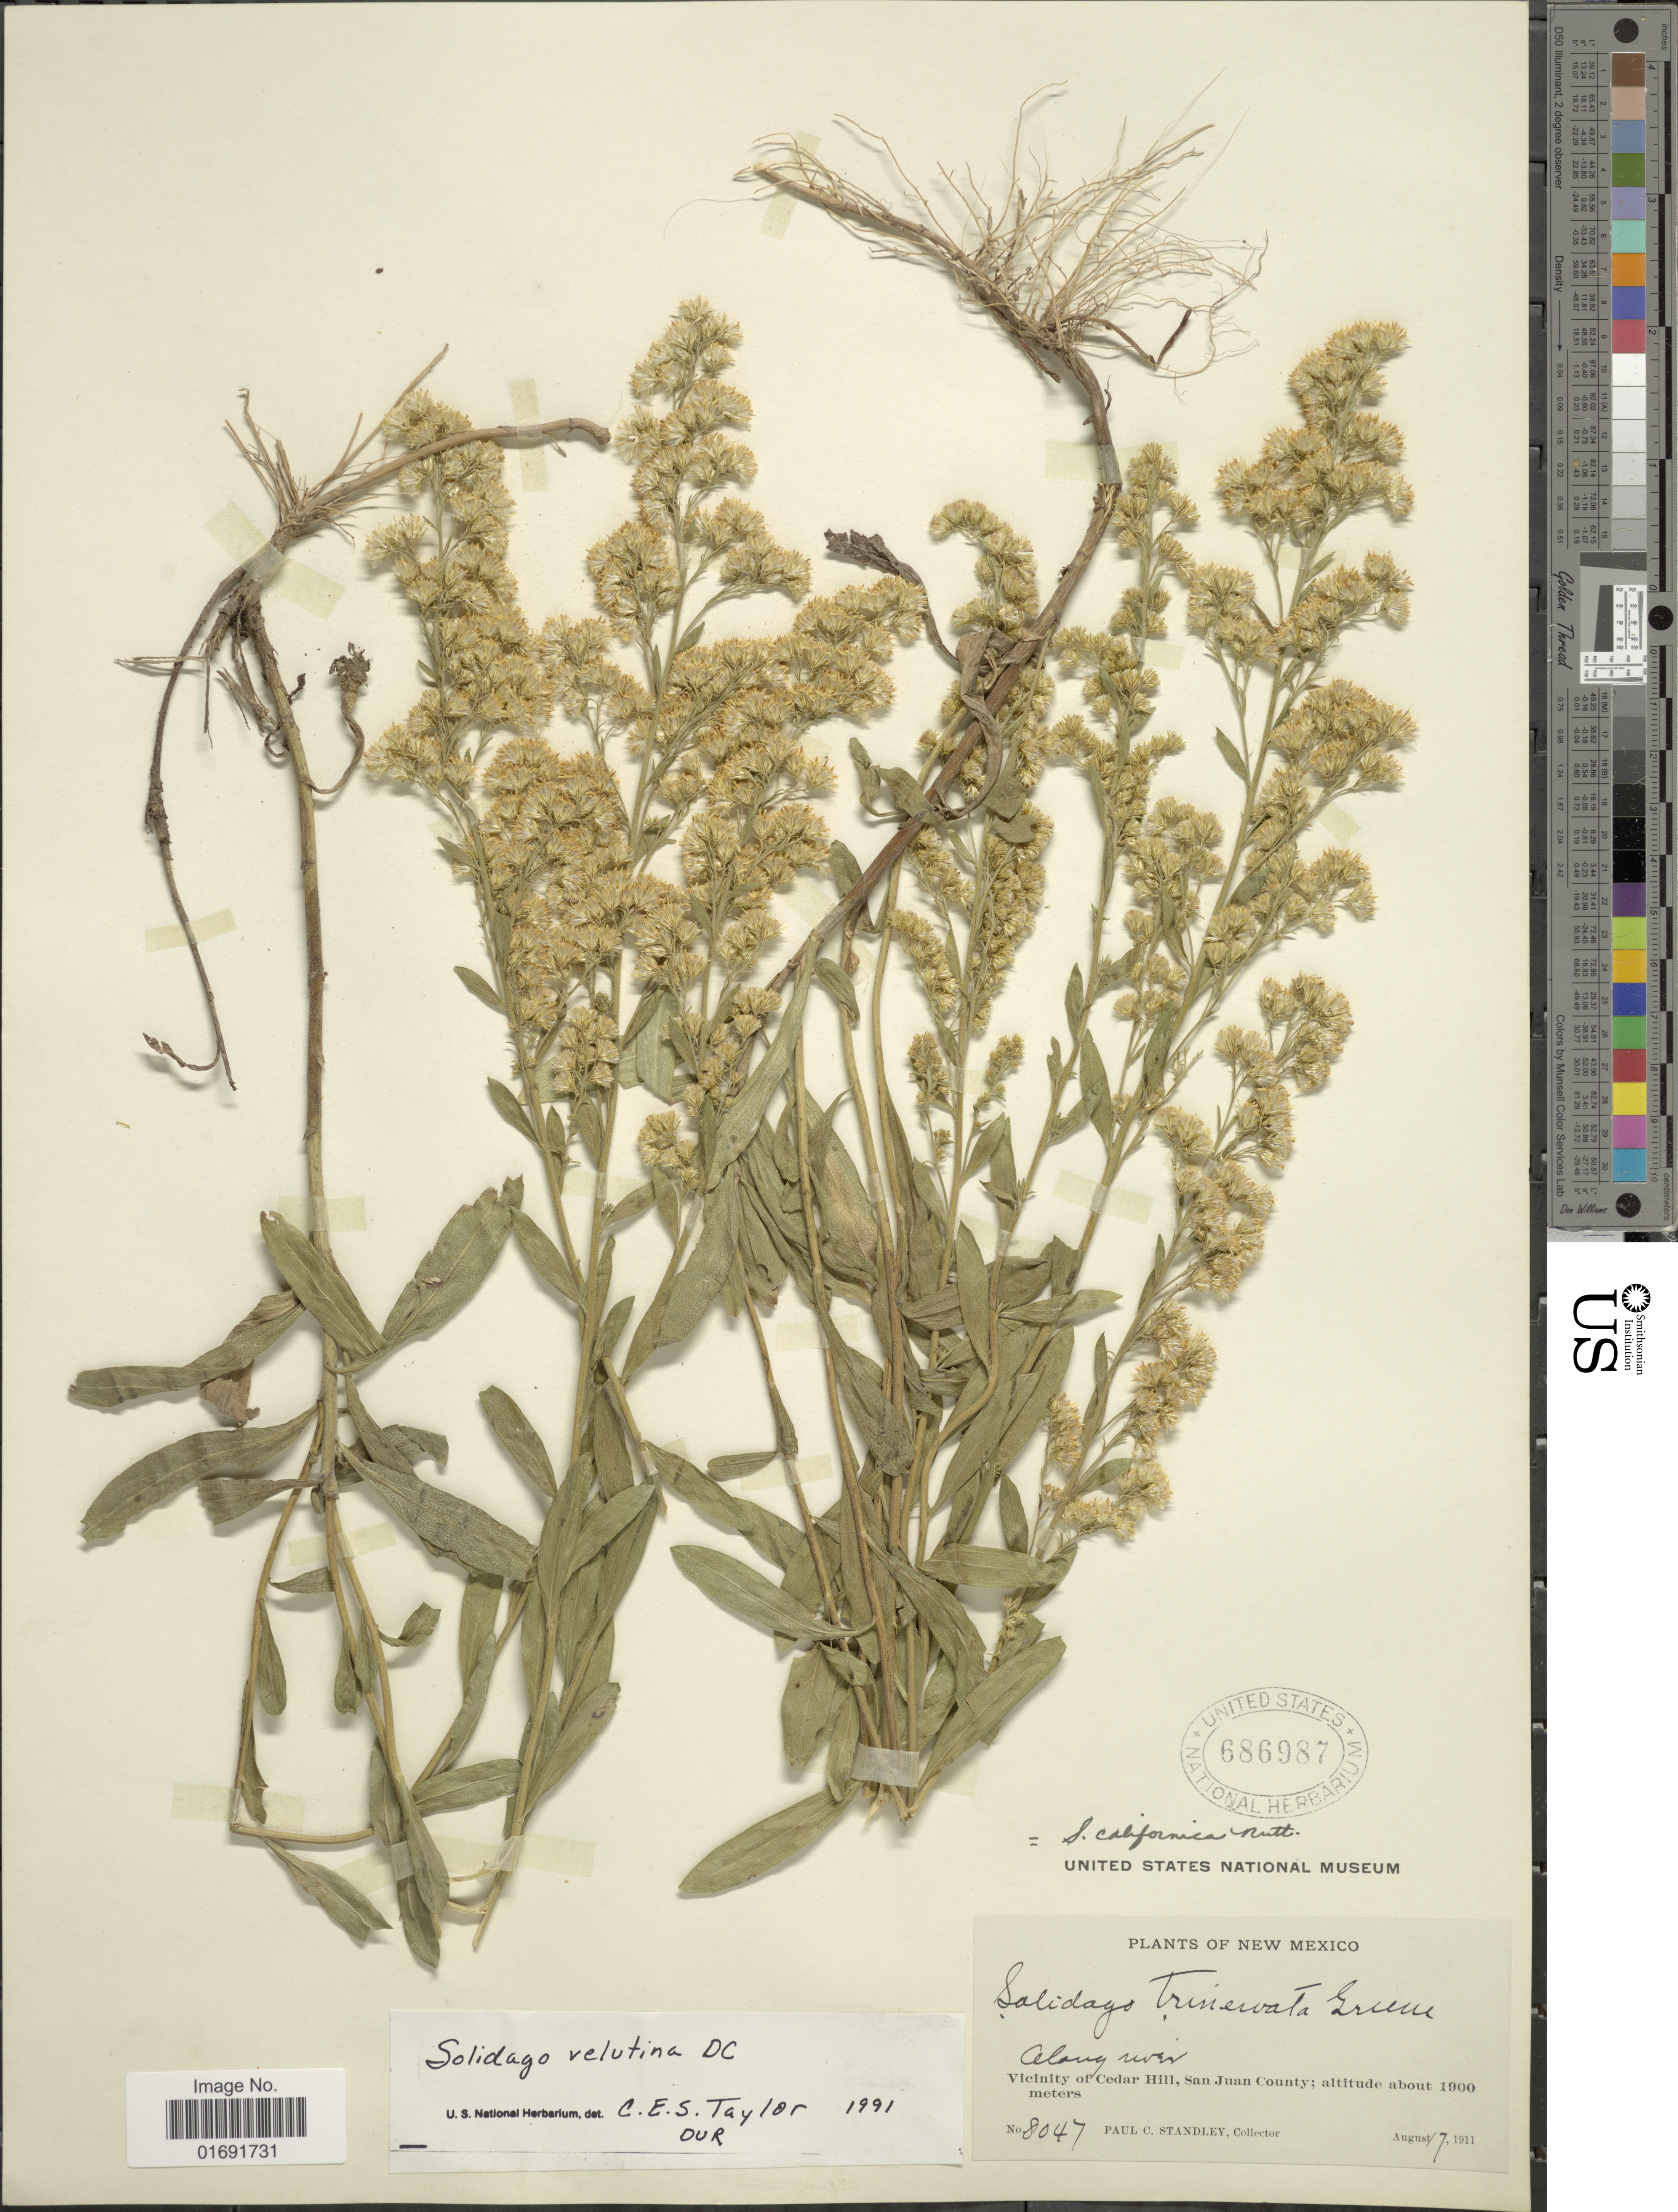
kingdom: Plantae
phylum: Tracheophyta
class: Magnoliopsida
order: Asterales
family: Asteraceae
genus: Solidago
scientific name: Solidago velutina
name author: DC.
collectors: P. C. Standley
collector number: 8047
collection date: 1911-08-17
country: United States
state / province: New Mexico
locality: Vicinity of Cedar Hill, San Juan County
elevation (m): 1900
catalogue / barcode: US 686987